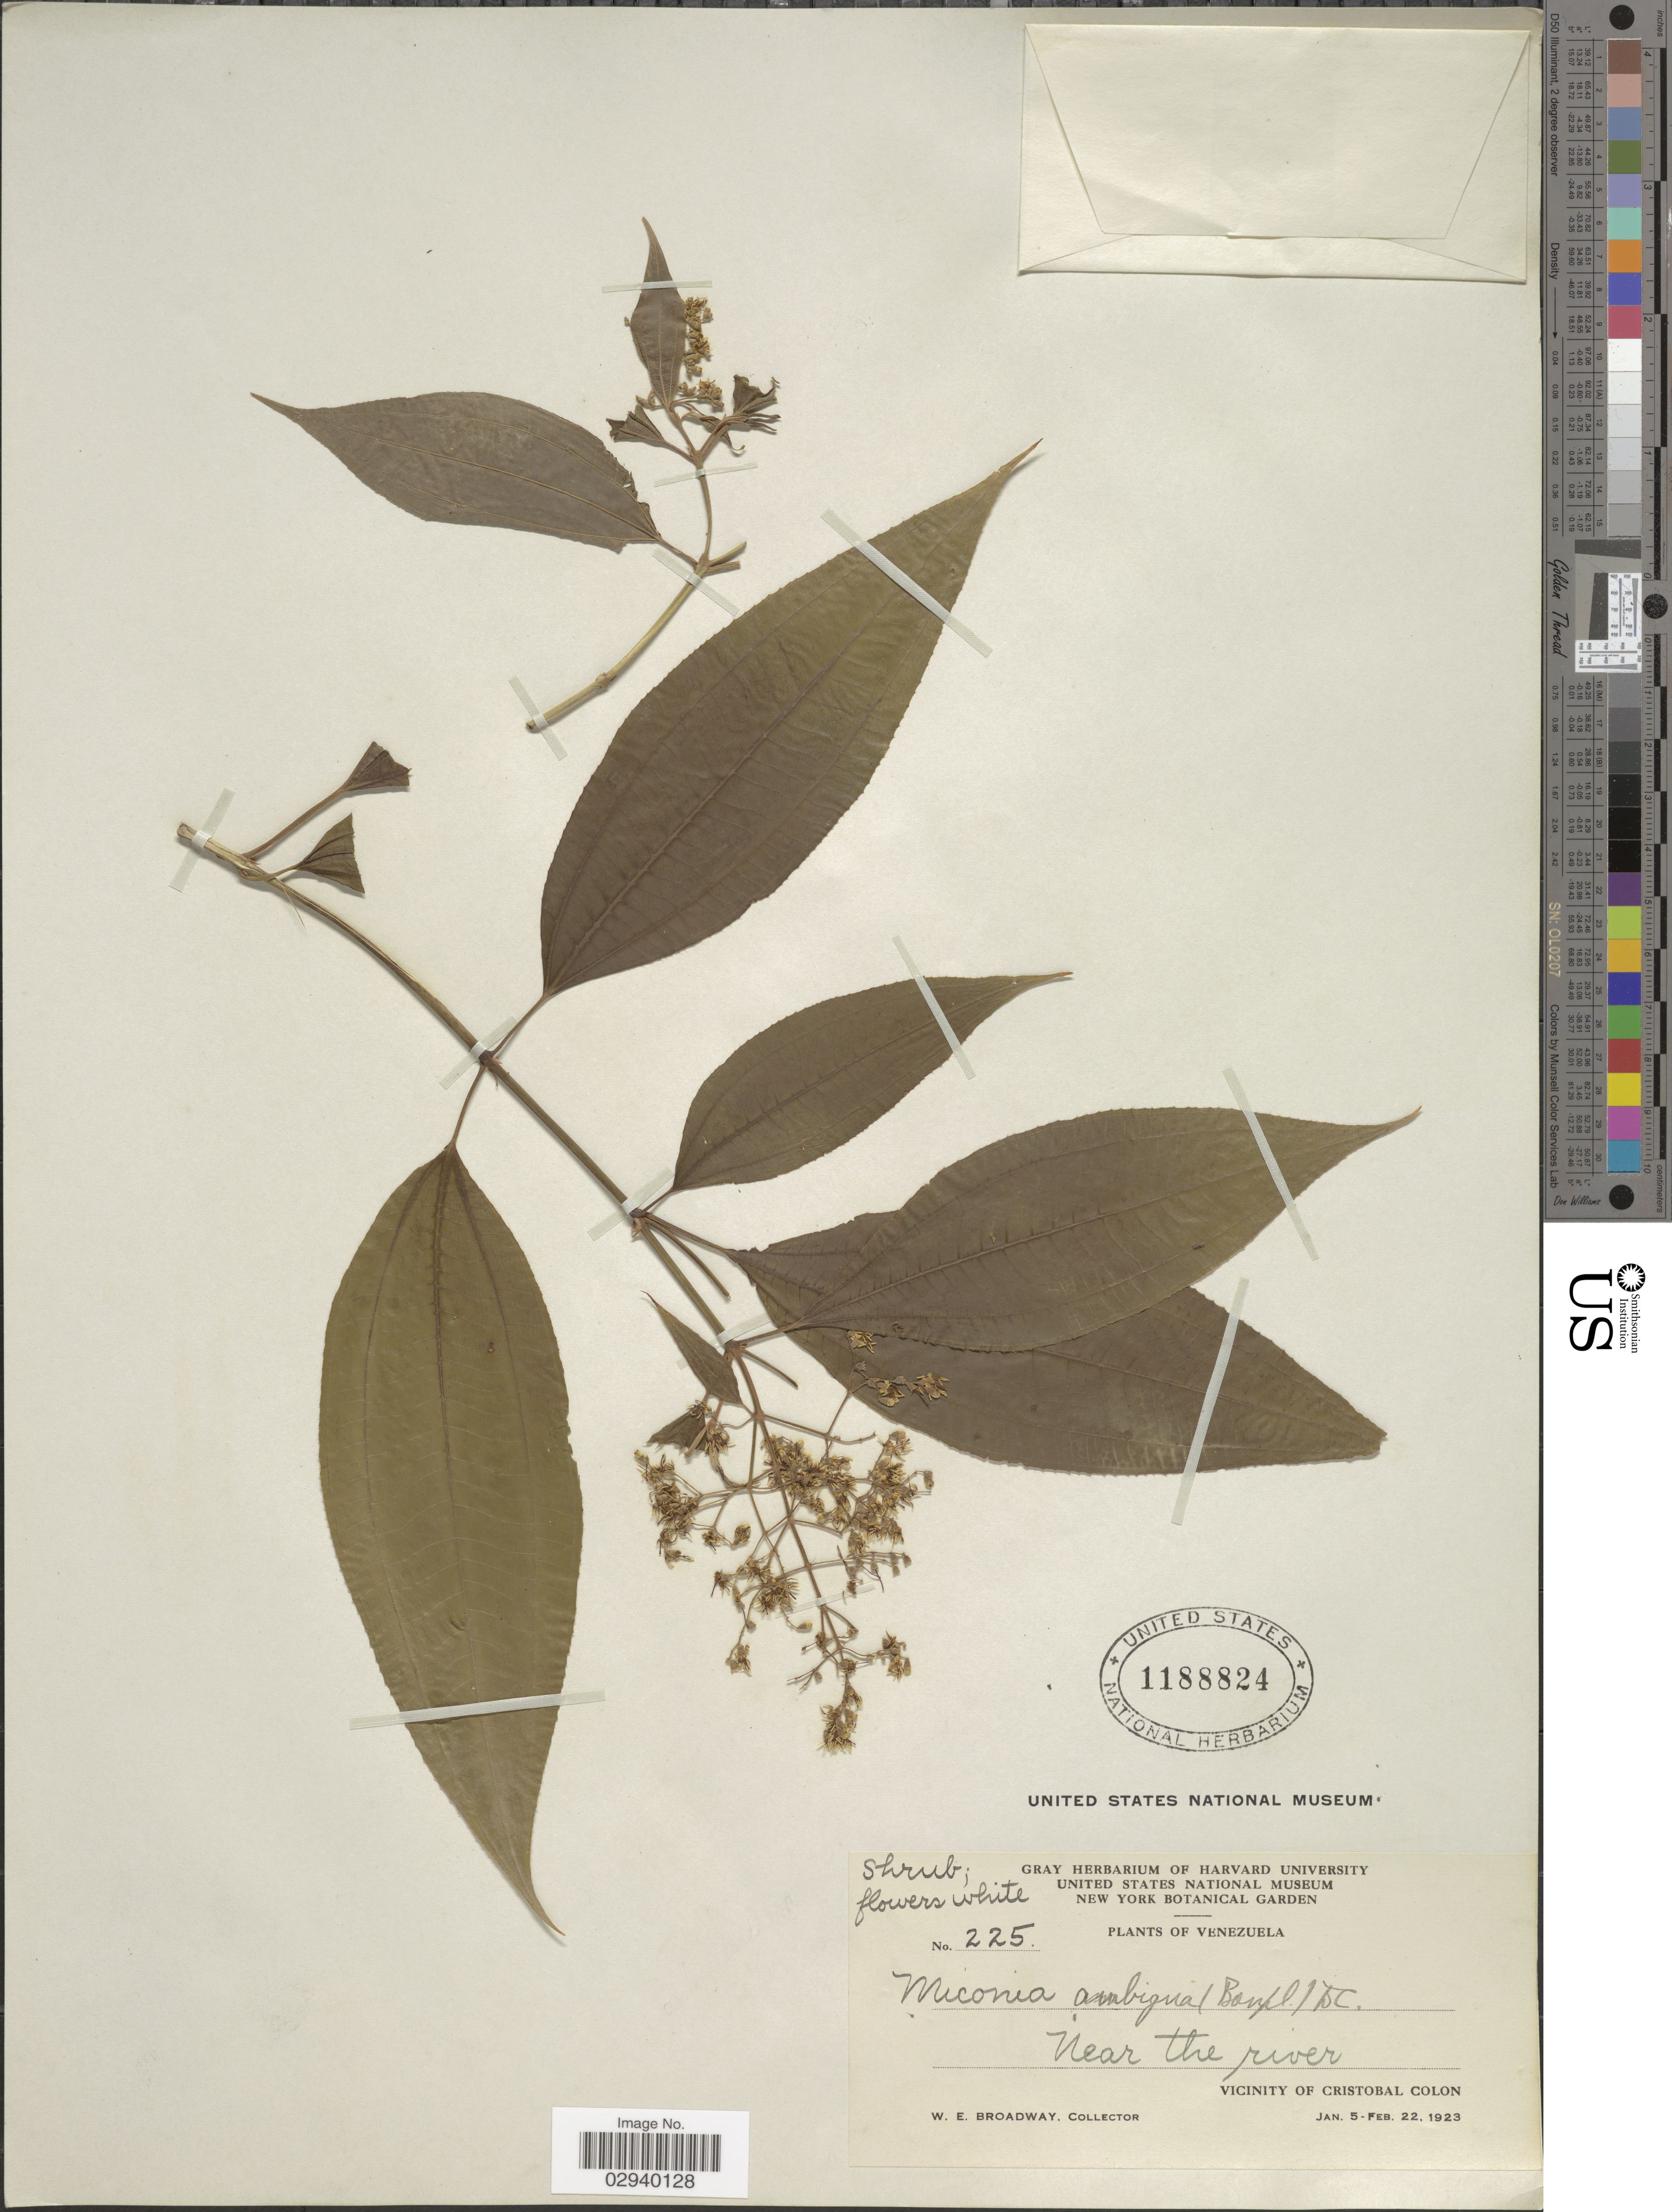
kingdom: Plantae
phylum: Tracheophyta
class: Magnoliopsida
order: Myrtales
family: Melastomataceae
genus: Miconia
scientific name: Miconia laevigata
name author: (L.) D. Don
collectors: W. E. Broadway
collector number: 225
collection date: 1923-01-05/1923-02-22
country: Venezuela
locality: Near the river. Vicinity of Cristobal Colon.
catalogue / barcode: US 1188824